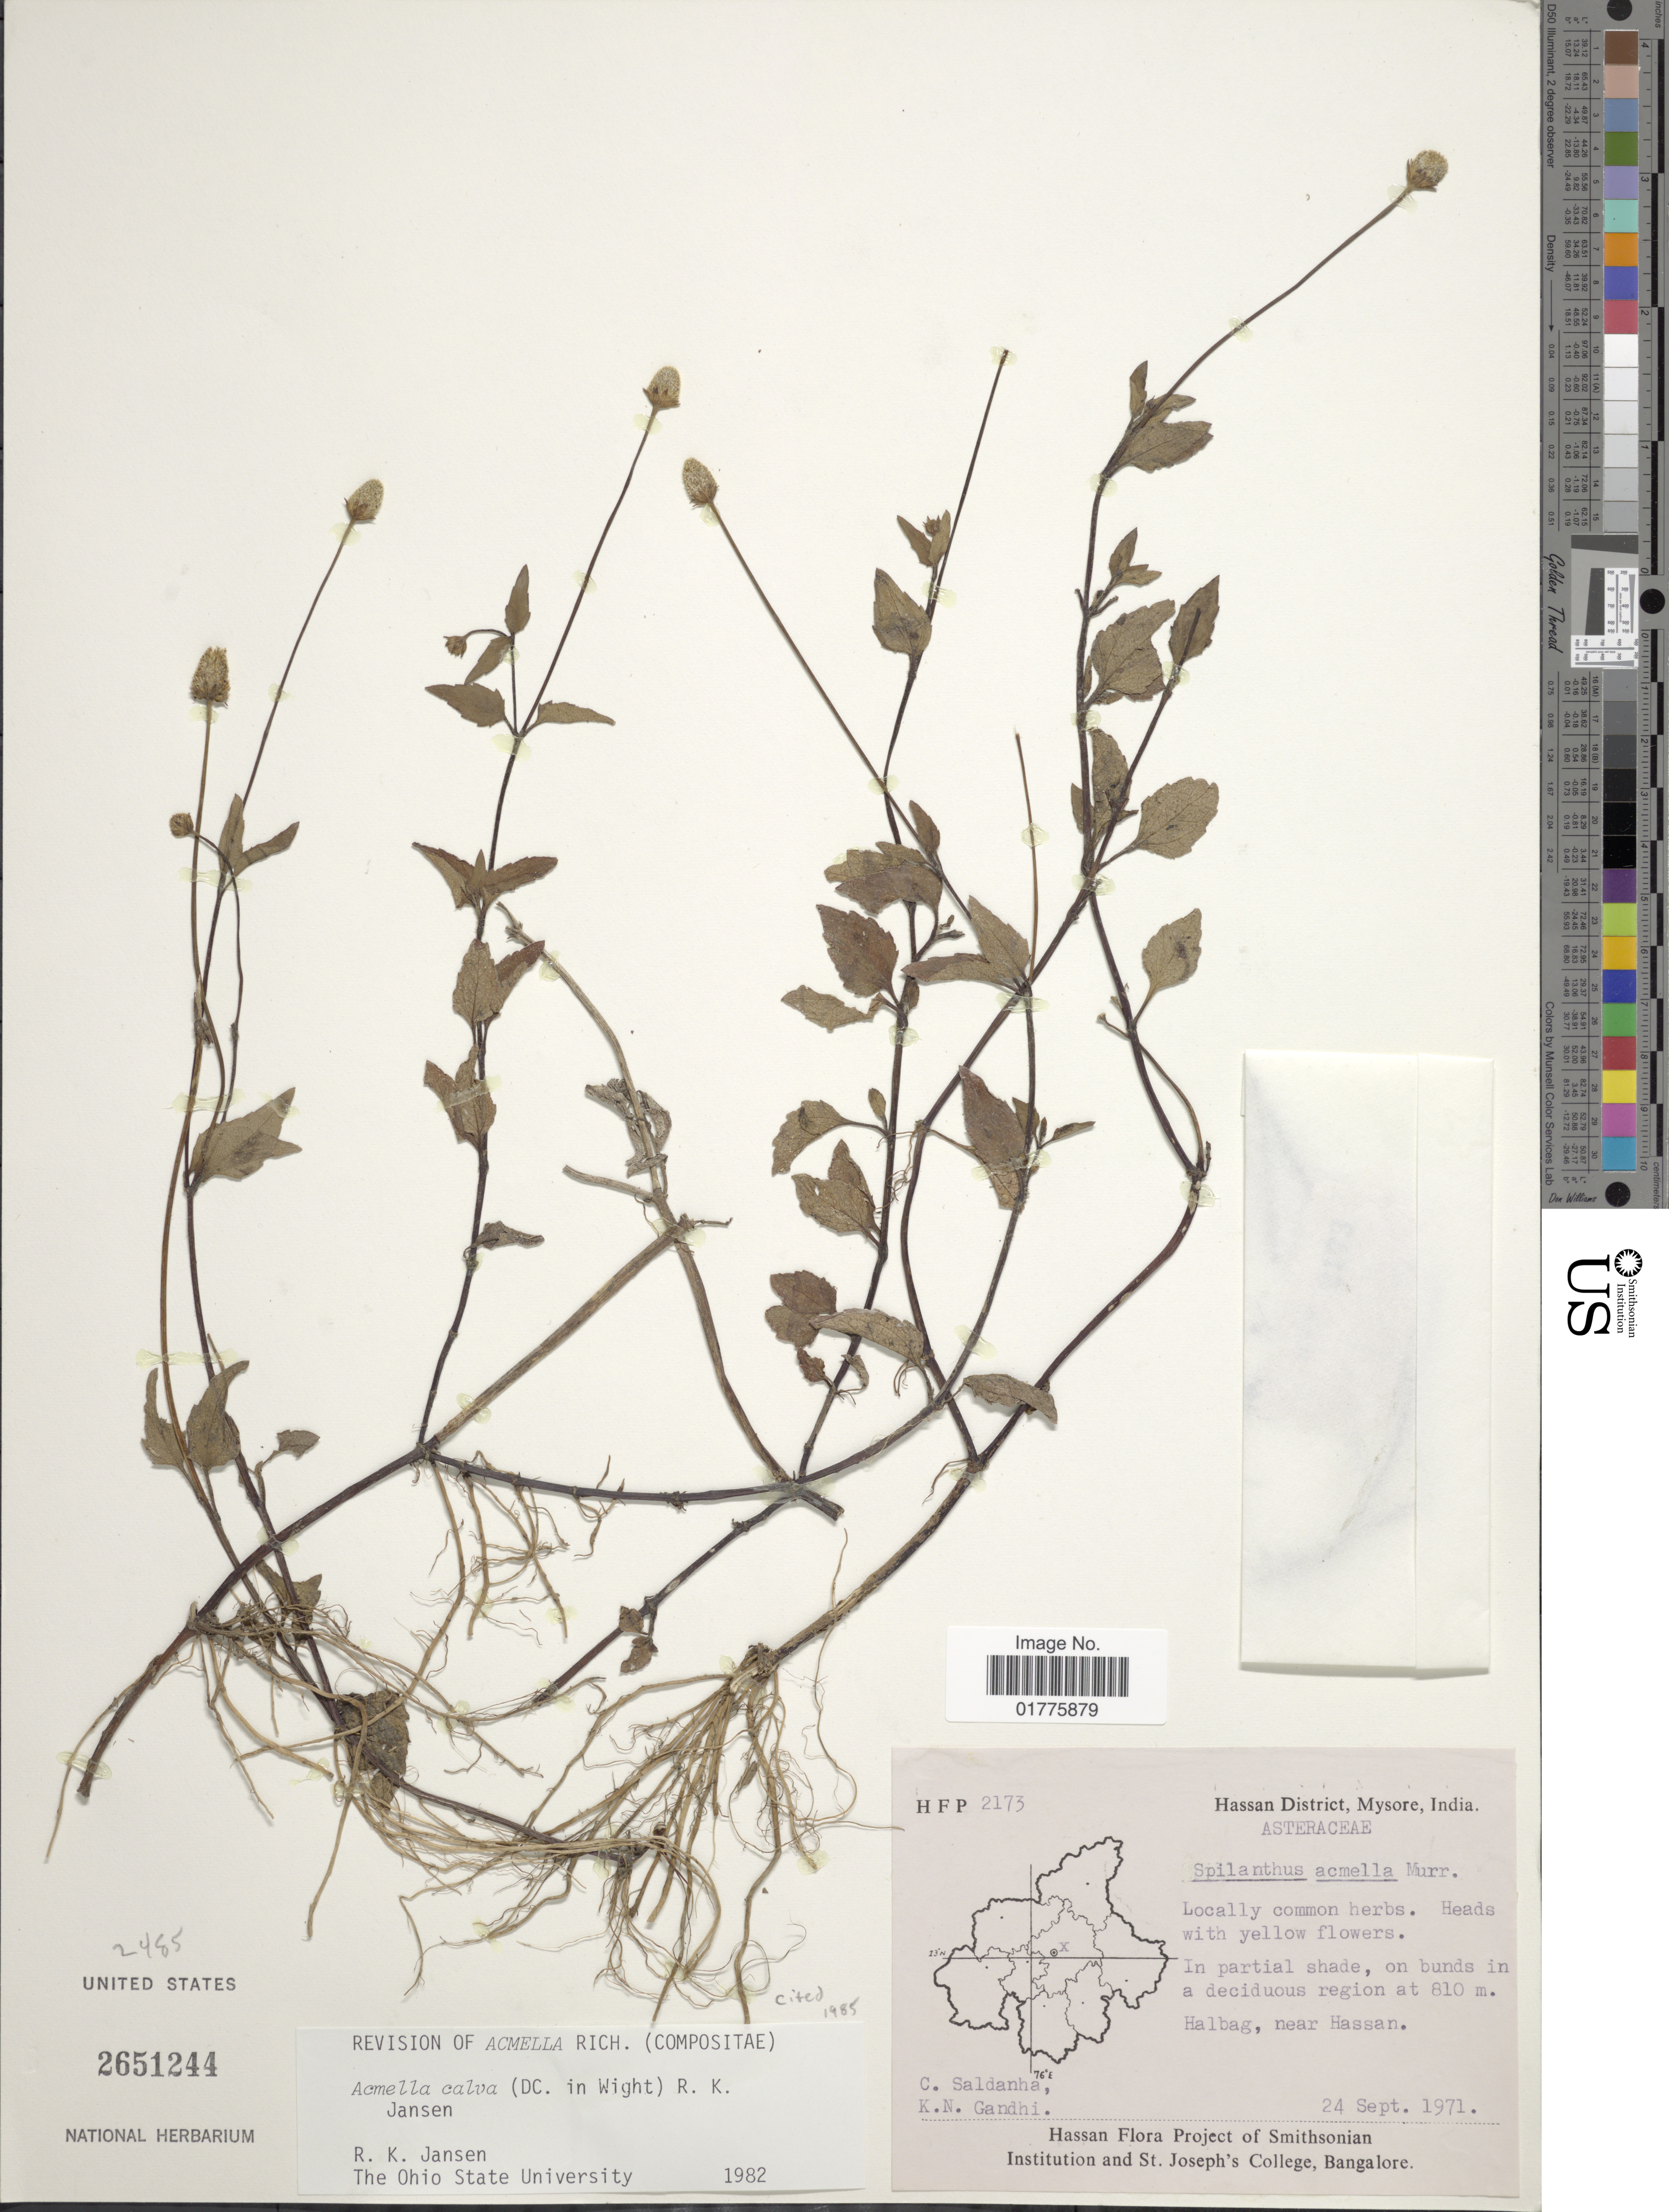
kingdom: Plantae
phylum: Tracheophyta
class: Magnoliopsida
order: Asterales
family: Asteraceae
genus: Acmella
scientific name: Acmella calva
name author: DC.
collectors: C. Saldanha & K. N. Gandhi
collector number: HFP2173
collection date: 1971-09-24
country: India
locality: Hassan District, Mysore, Halbag, near Hassan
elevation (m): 810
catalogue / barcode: US 2651244